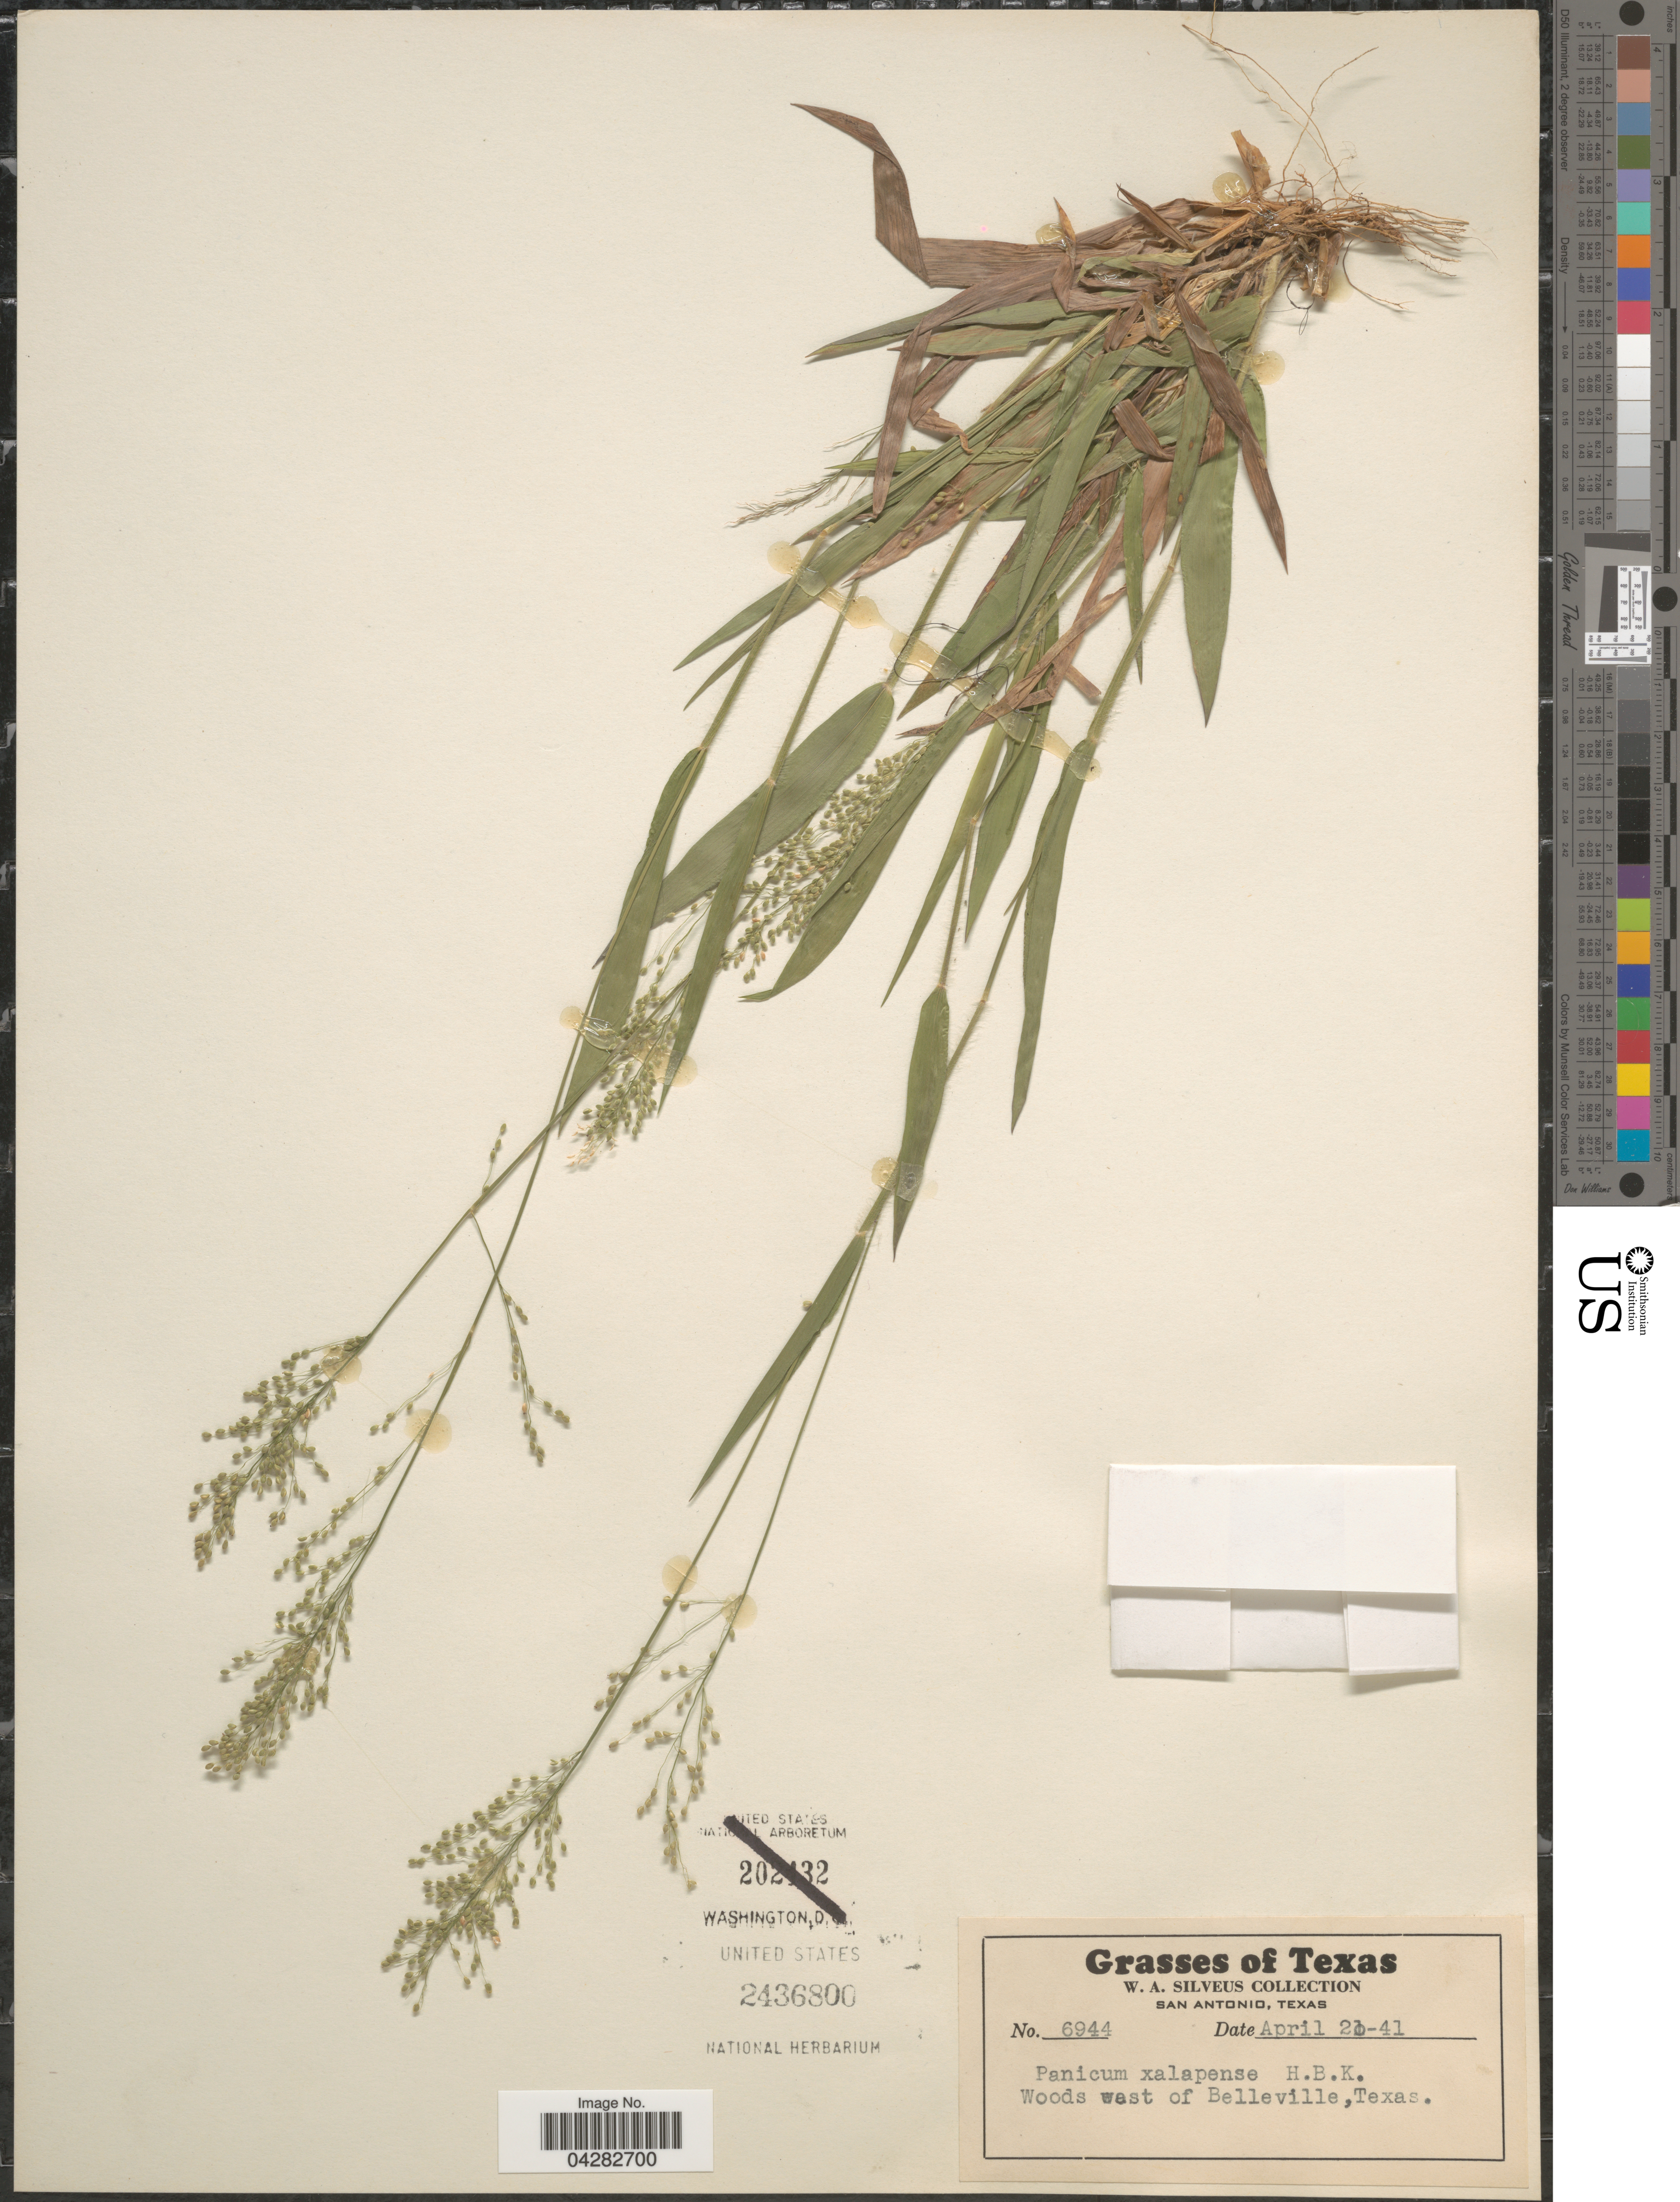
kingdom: Plantae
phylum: Tracheophyta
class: Liliopsida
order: Poales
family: Poaceae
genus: Dichanthelium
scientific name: Dichanthelium laxiflorum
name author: (Lam.) Gould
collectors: W. Silveus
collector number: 6944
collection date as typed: Transcribed d/m/y: 21/4/41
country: United States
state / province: Texas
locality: Woods west of Belleville.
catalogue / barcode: US 2436800